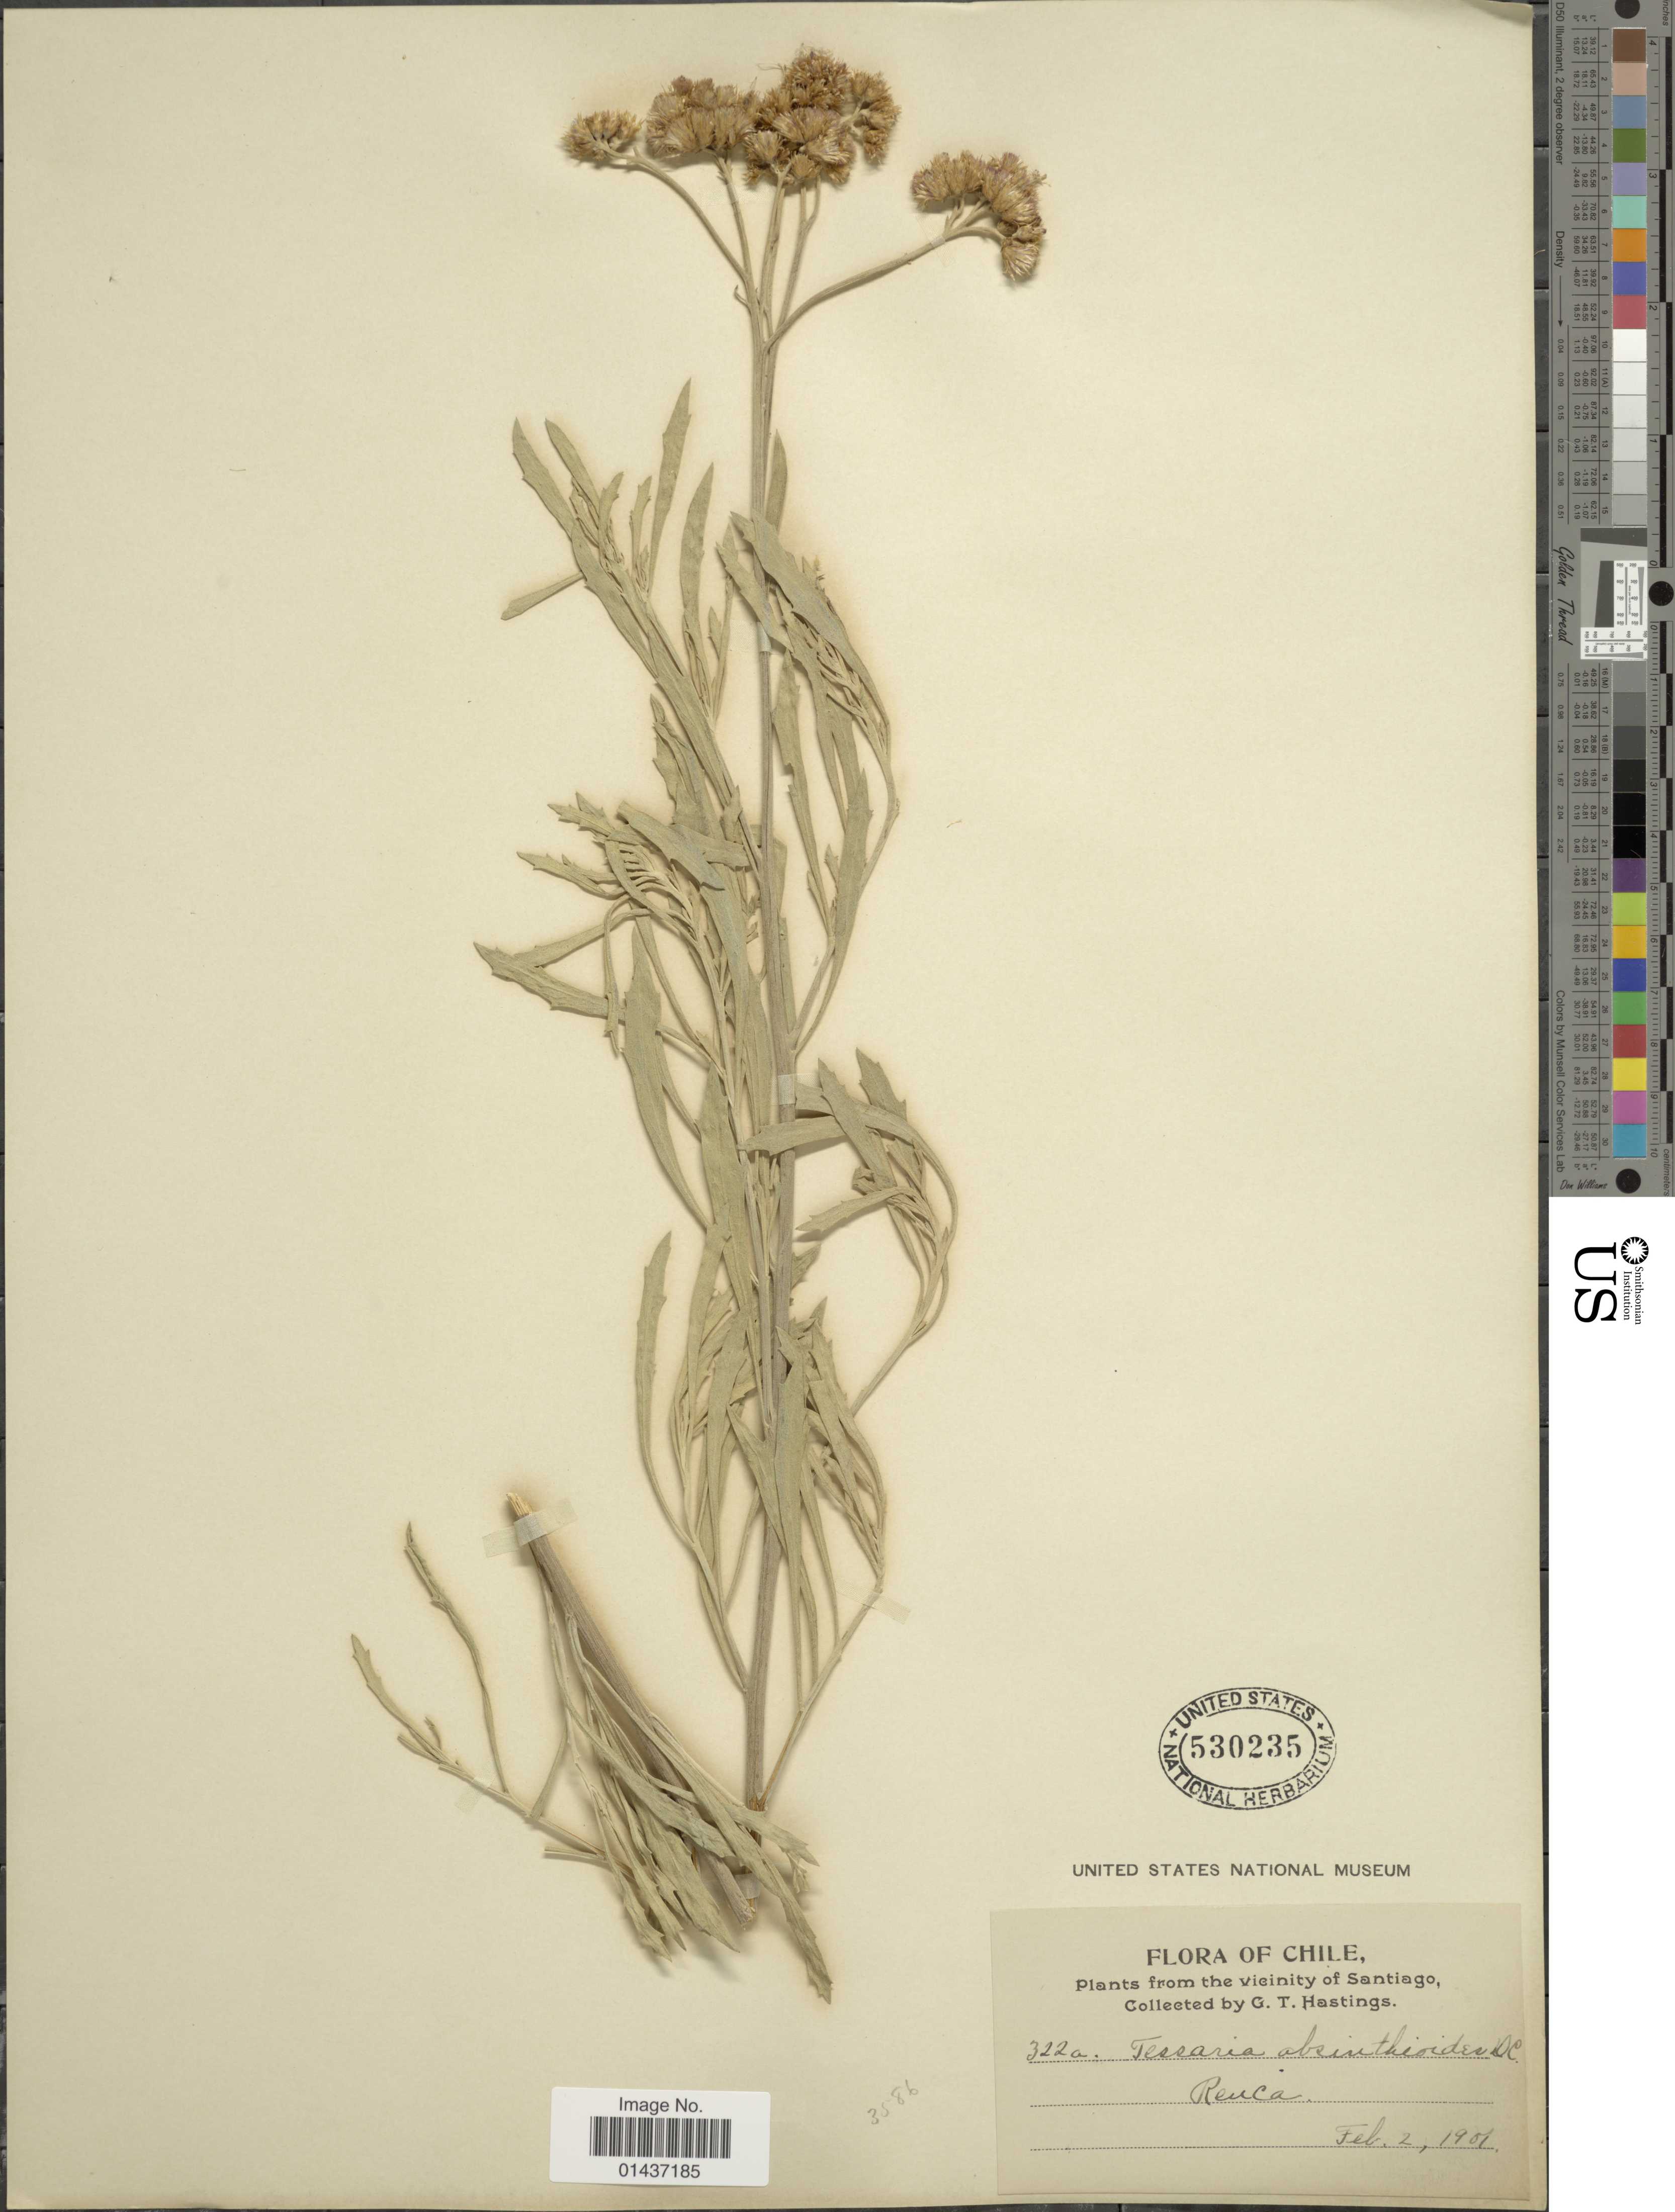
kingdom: Plantae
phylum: Tracheophyta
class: Magnoliopsida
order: Asterales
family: Asteraceae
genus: Tessaria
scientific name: Tessaria absinthioides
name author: (Hook. & Arn.) DC.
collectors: G. Hastings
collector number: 322a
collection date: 1901-02-02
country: Chile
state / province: Región Metropolitana (RM)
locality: From the vicinity of Santiago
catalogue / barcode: US 530235